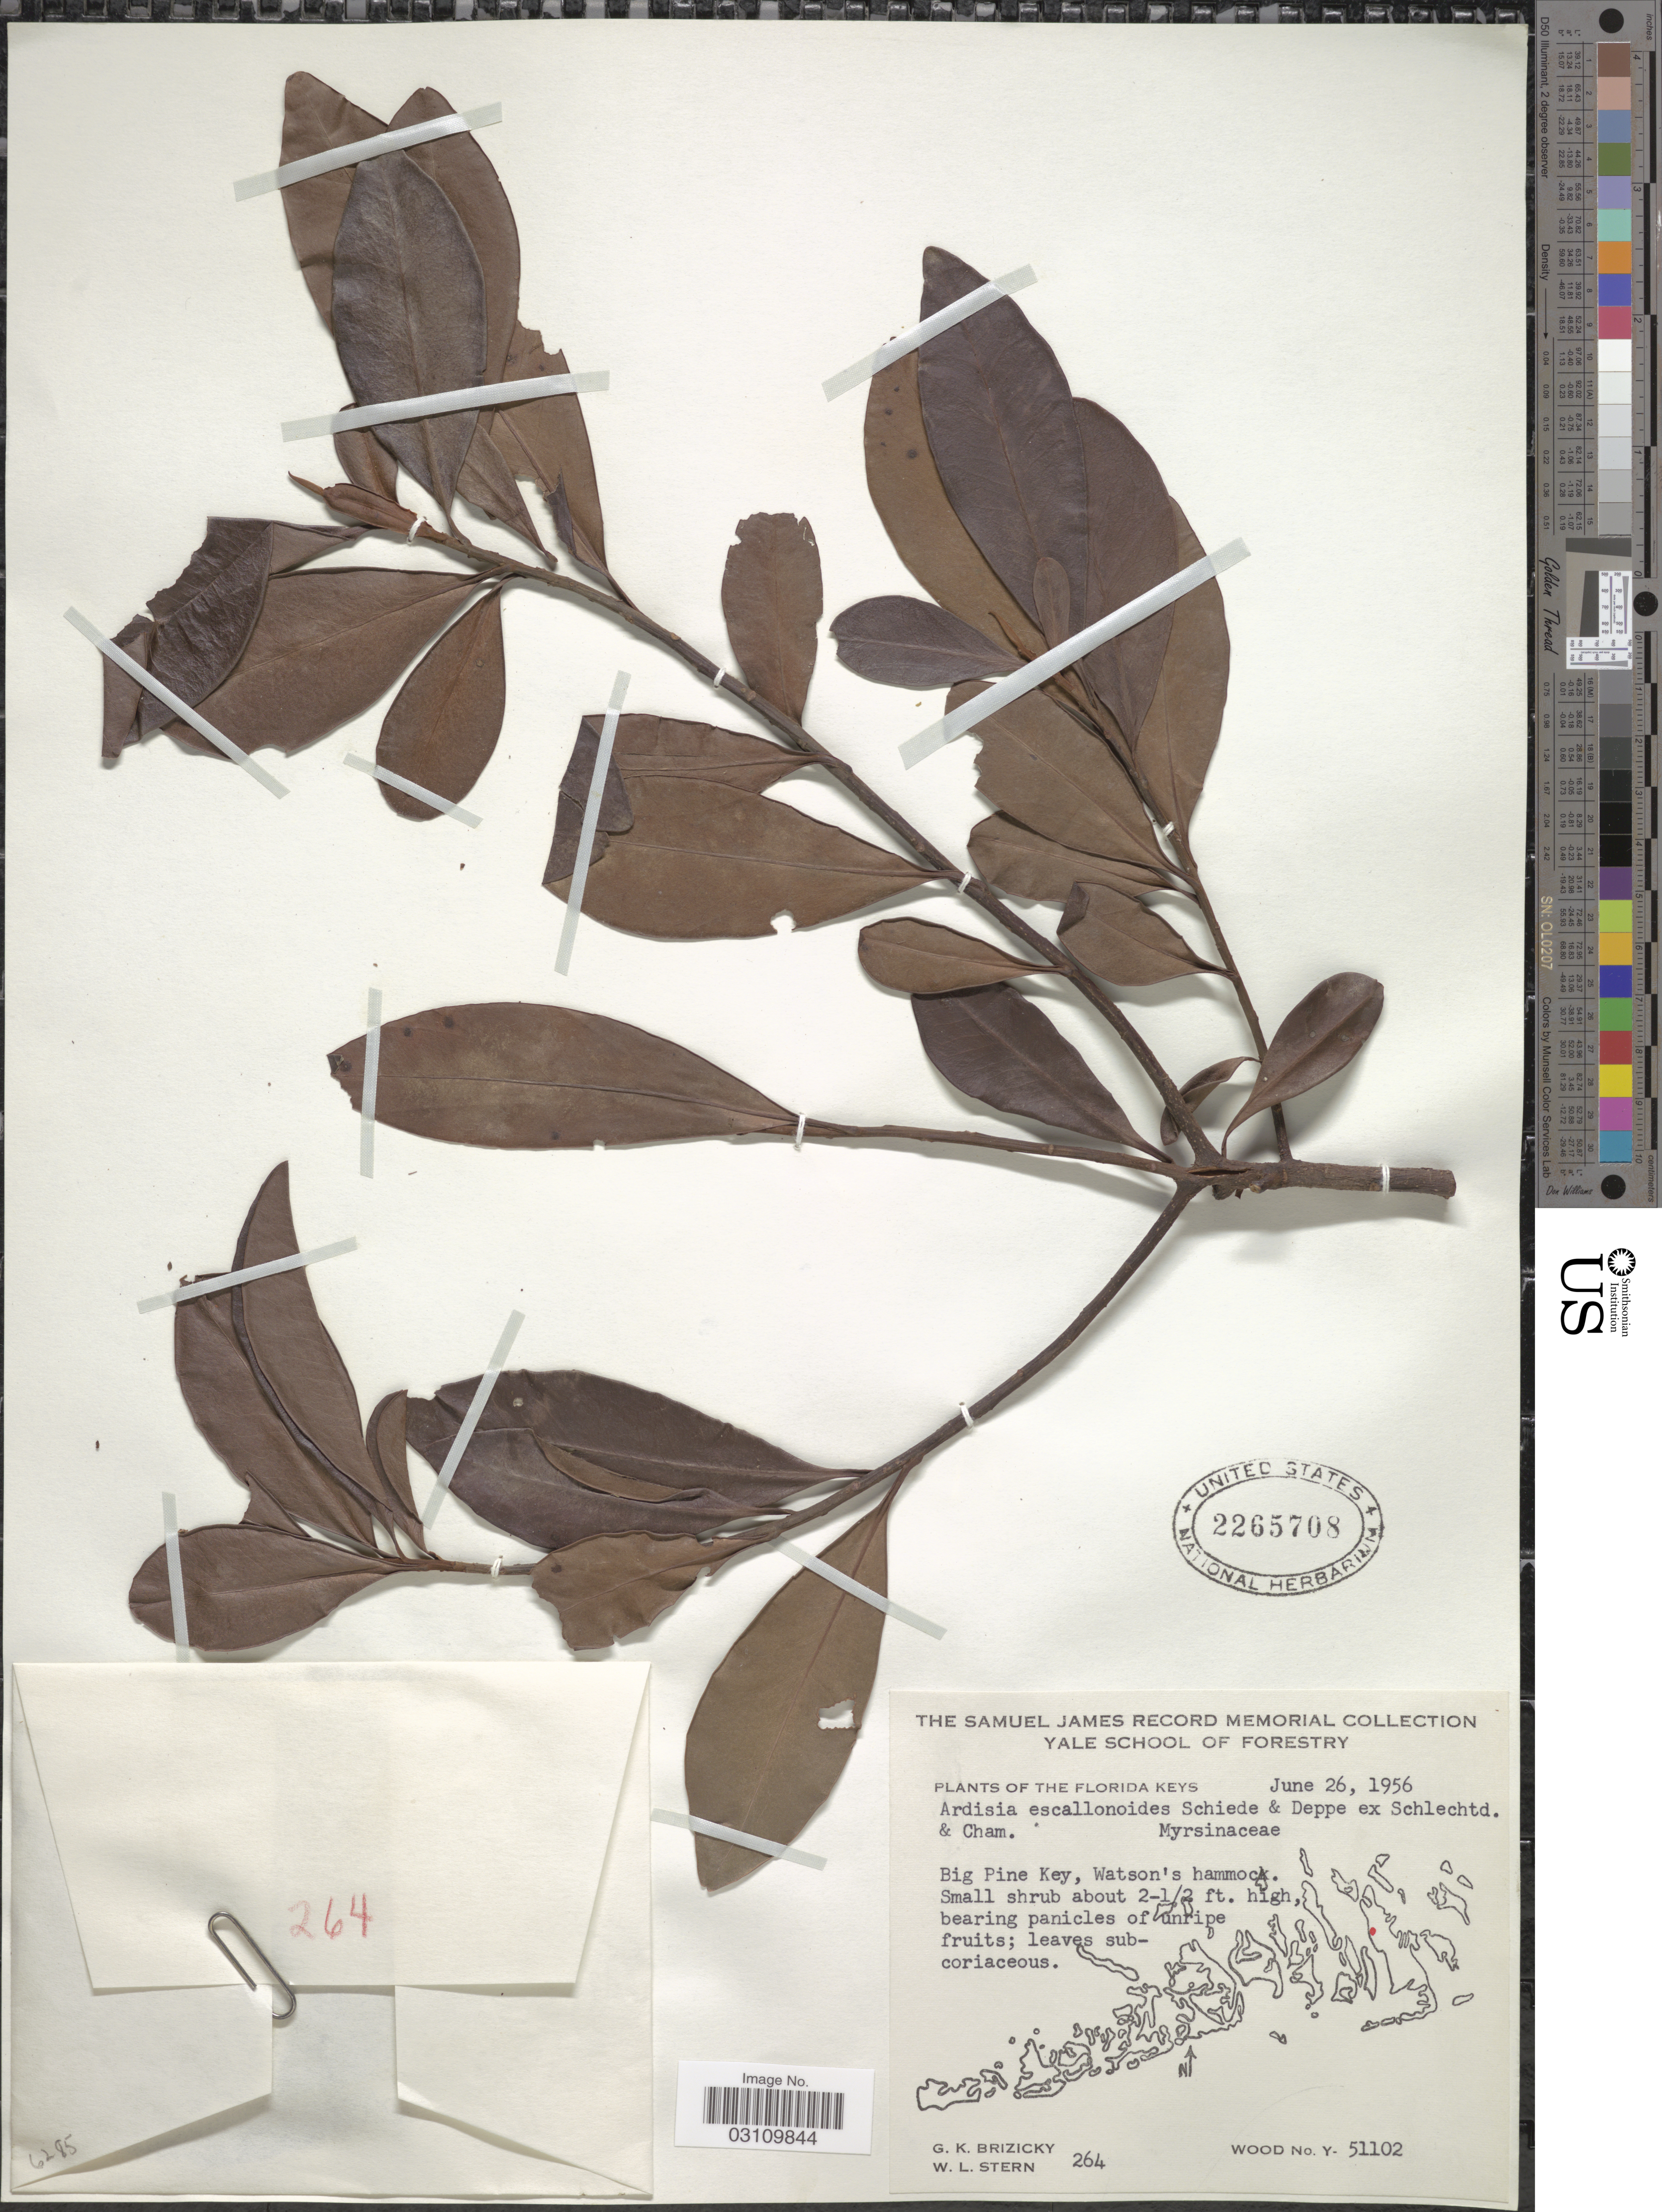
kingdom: Plantae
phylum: Tracheophyta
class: Magnoliopsida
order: Ericales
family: Primulaceae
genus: Ardisia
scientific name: Ardisia escallonioides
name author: Schltdl. & Cham.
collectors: G. K. Brizicky & W. L. Stern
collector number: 264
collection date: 1956-06-26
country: United States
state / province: Florida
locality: The Florida Keys, Big Pine Key, Watson's hammock.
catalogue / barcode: US 2265708